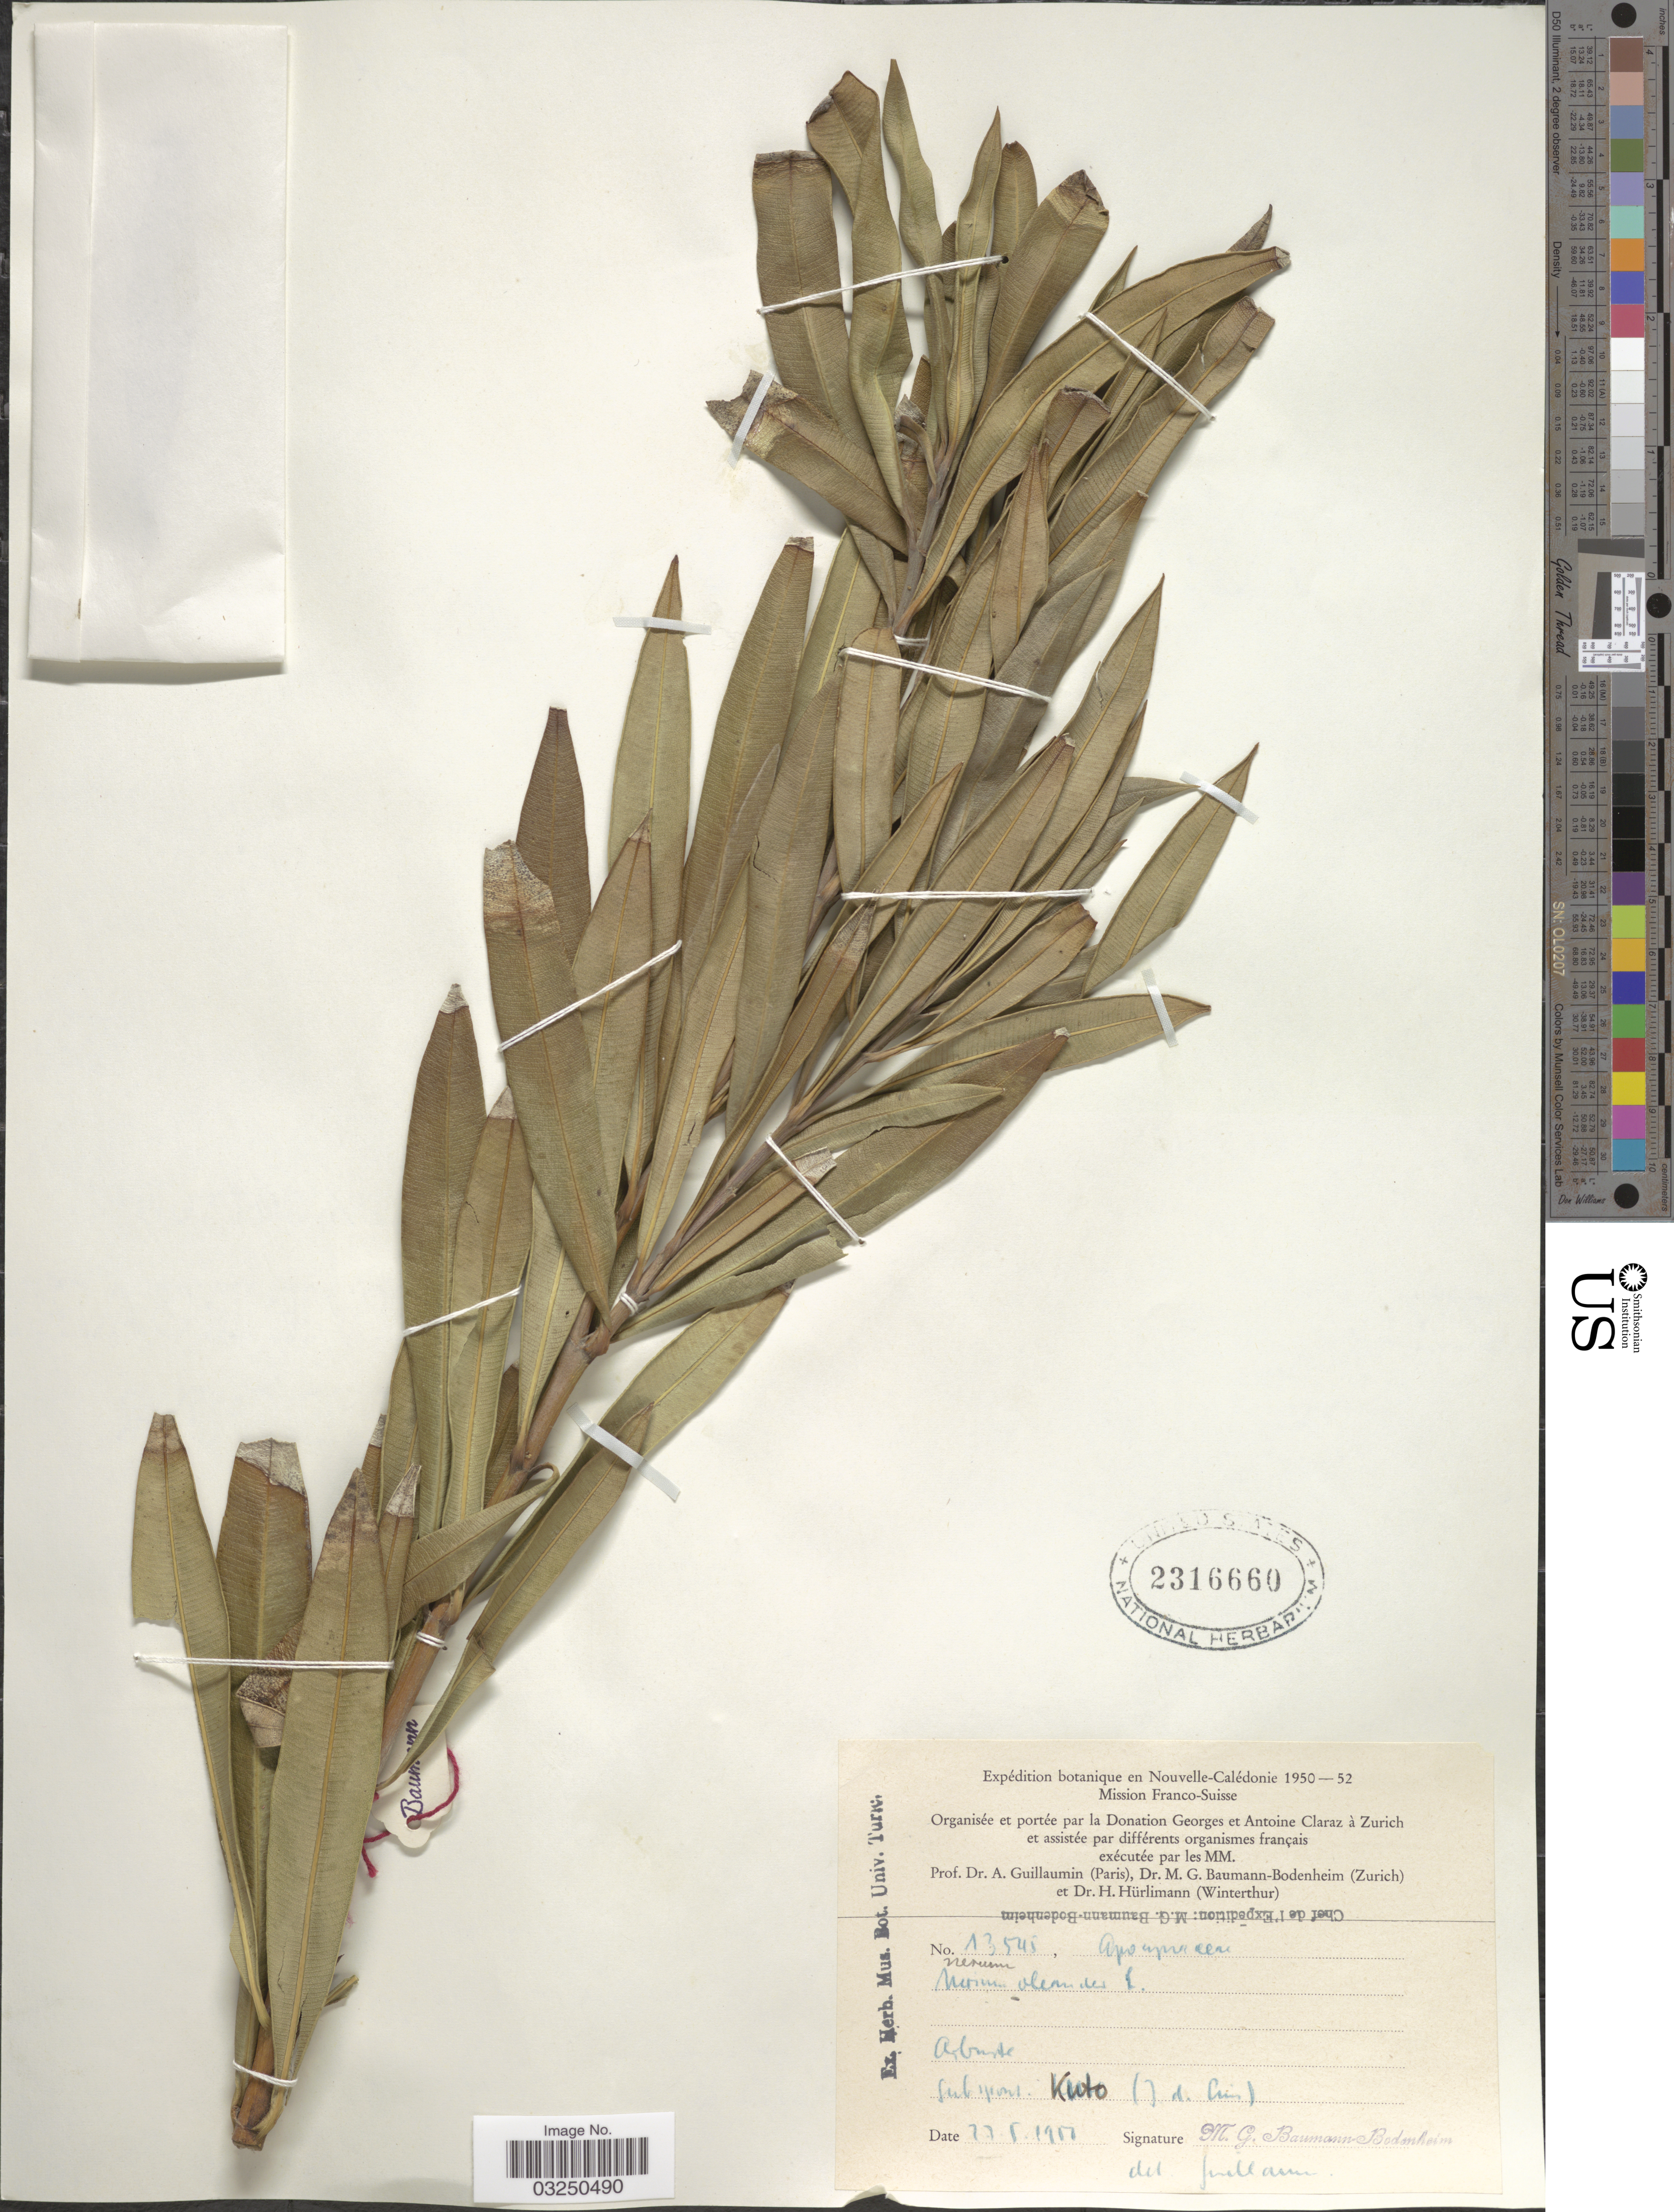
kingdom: Plantae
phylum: Tracheophyta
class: Magnoliopsida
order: Gentianales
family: Apocynaceae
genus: Nerium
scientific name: Nerium oleander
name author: L.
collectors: M. G. Baumann-Bodenheim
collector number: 13545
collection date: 1950-05-23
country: New Caledonia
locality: Sub Front: Kioto (I. d. Pins).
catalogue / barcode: US 2316660